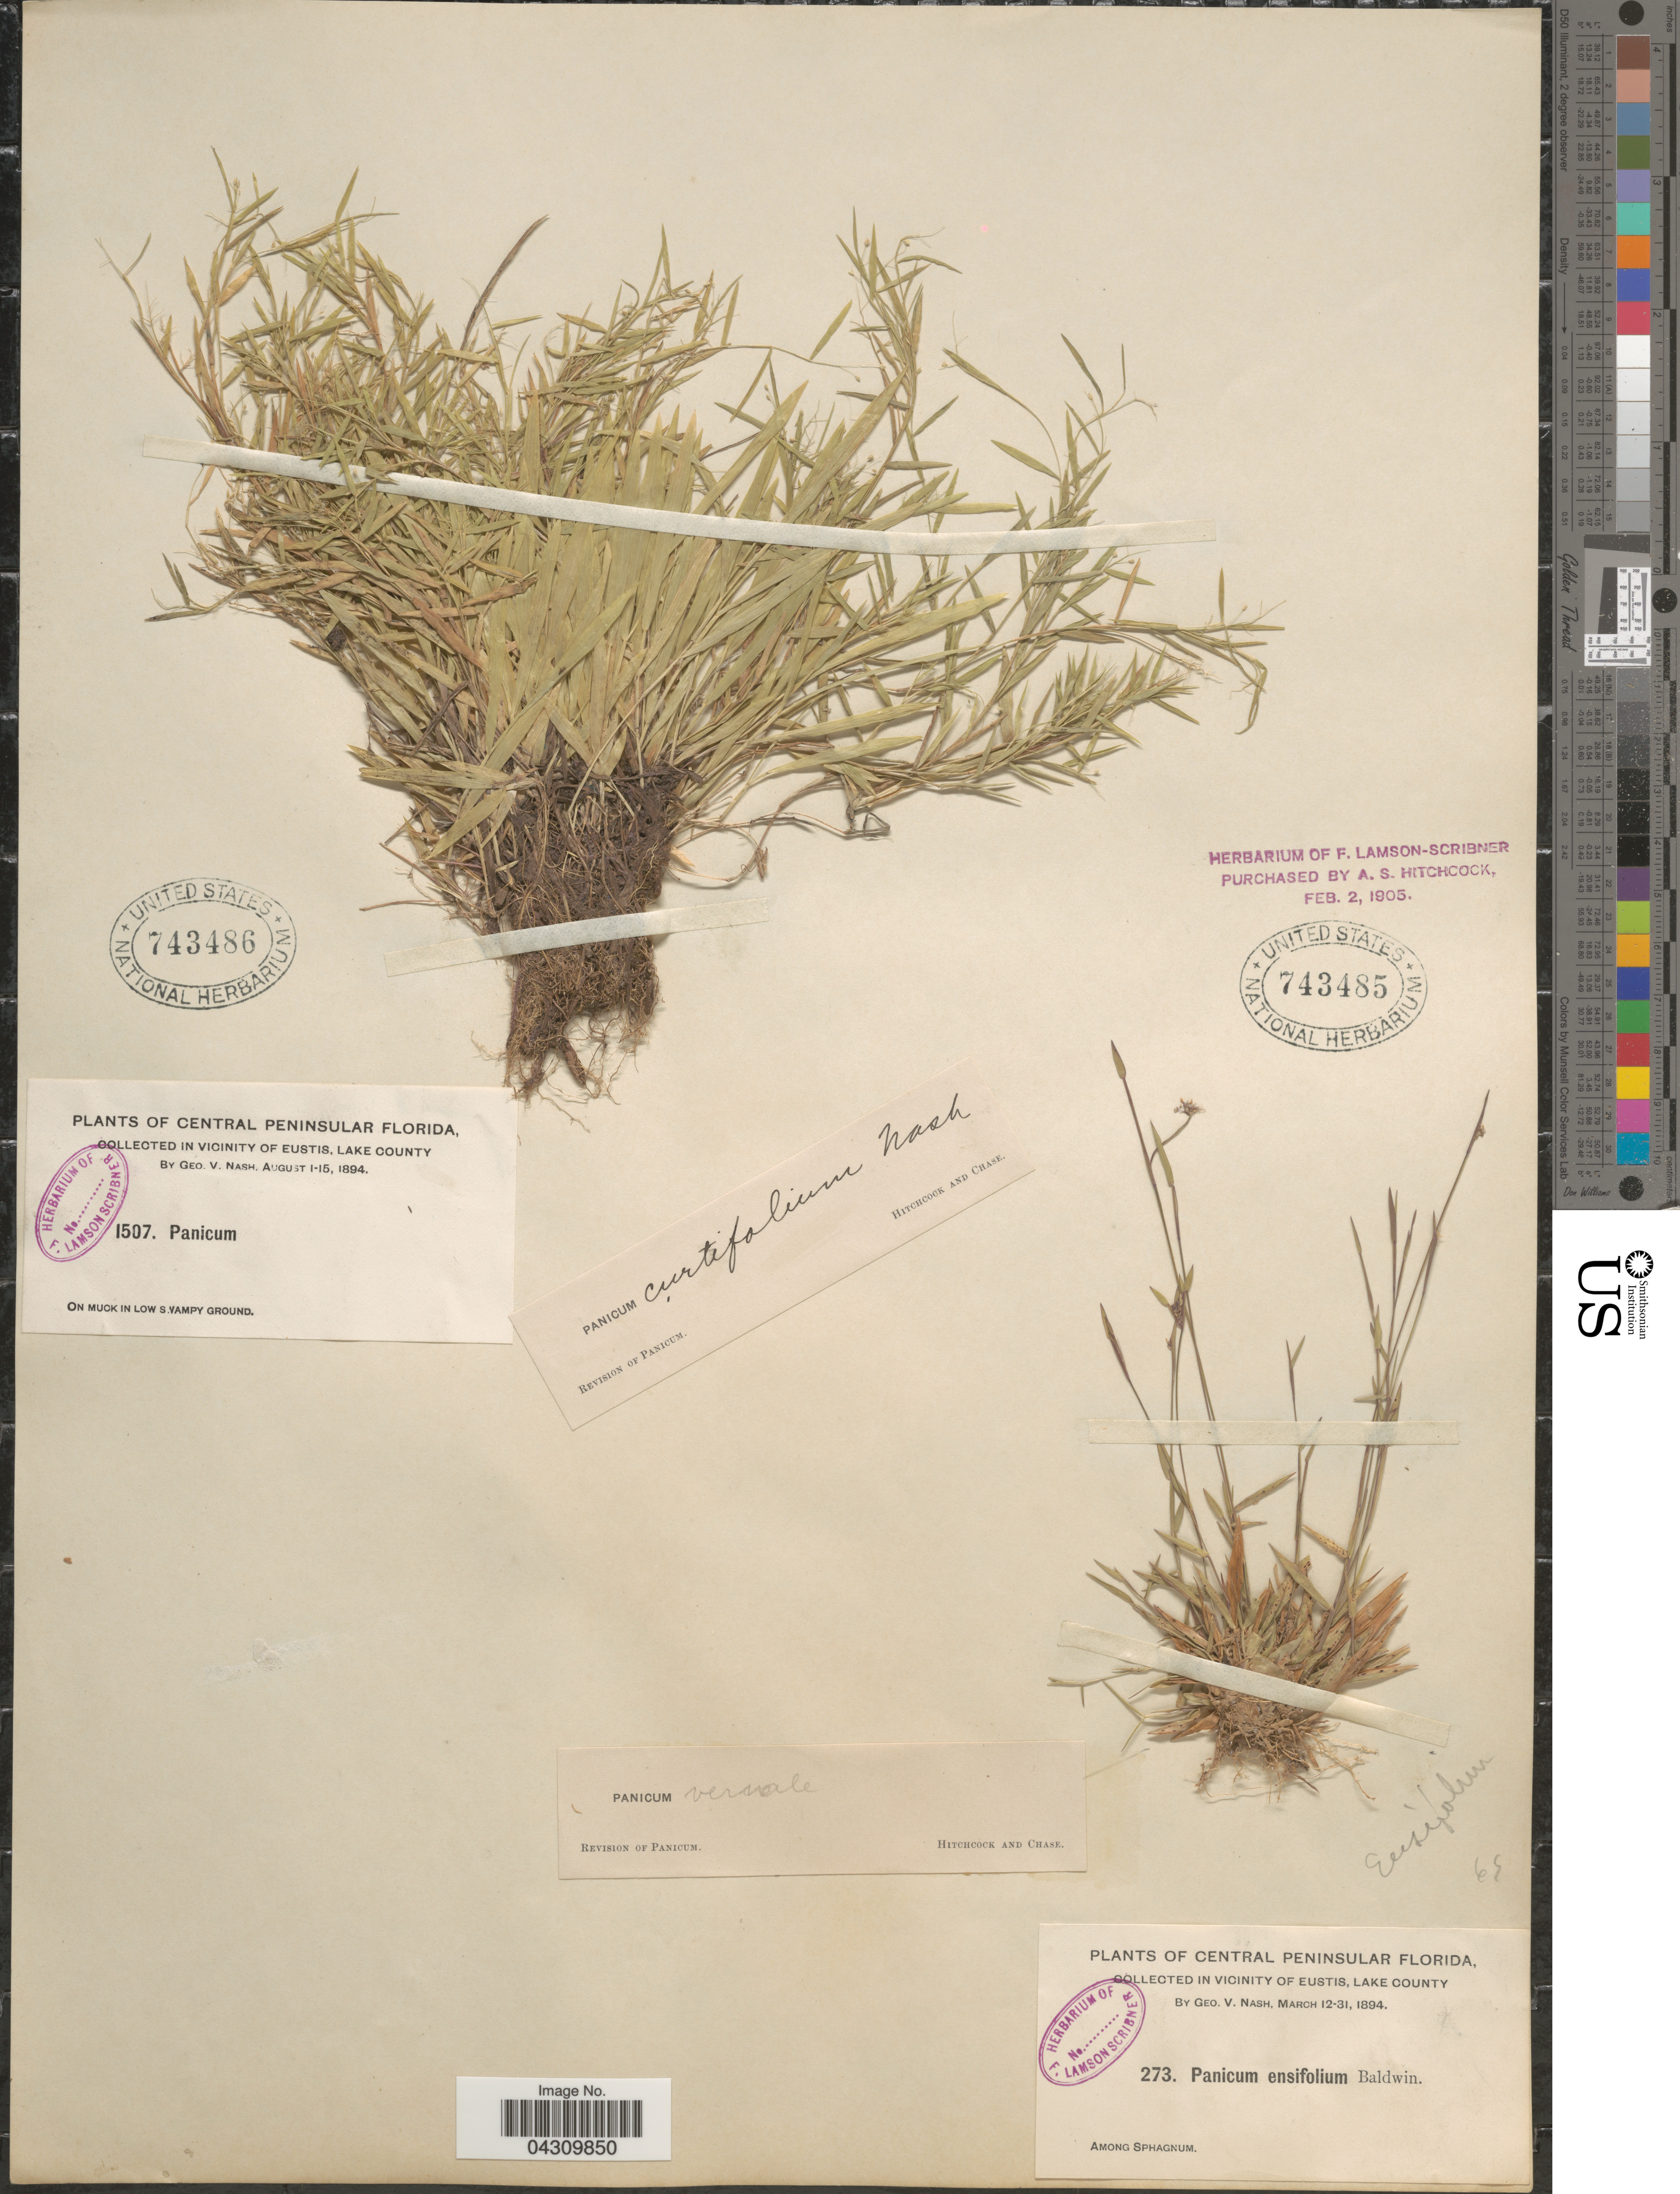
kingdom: Plantae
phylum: Tracheophyta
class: Liliopsida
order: Poales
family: Poaceae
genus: Dichanthelium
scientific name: Dichanthelium acuminatum var. acuminatum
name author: (Sw.) Gould & C.A. Clark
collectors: G. V. Nash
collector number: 273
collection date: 1894-03-12/1894-03-31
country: United States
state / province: Florida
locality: Central Peninsular Florida. In vicinity of Eustis, Lake County.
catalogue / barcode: US 743485-2